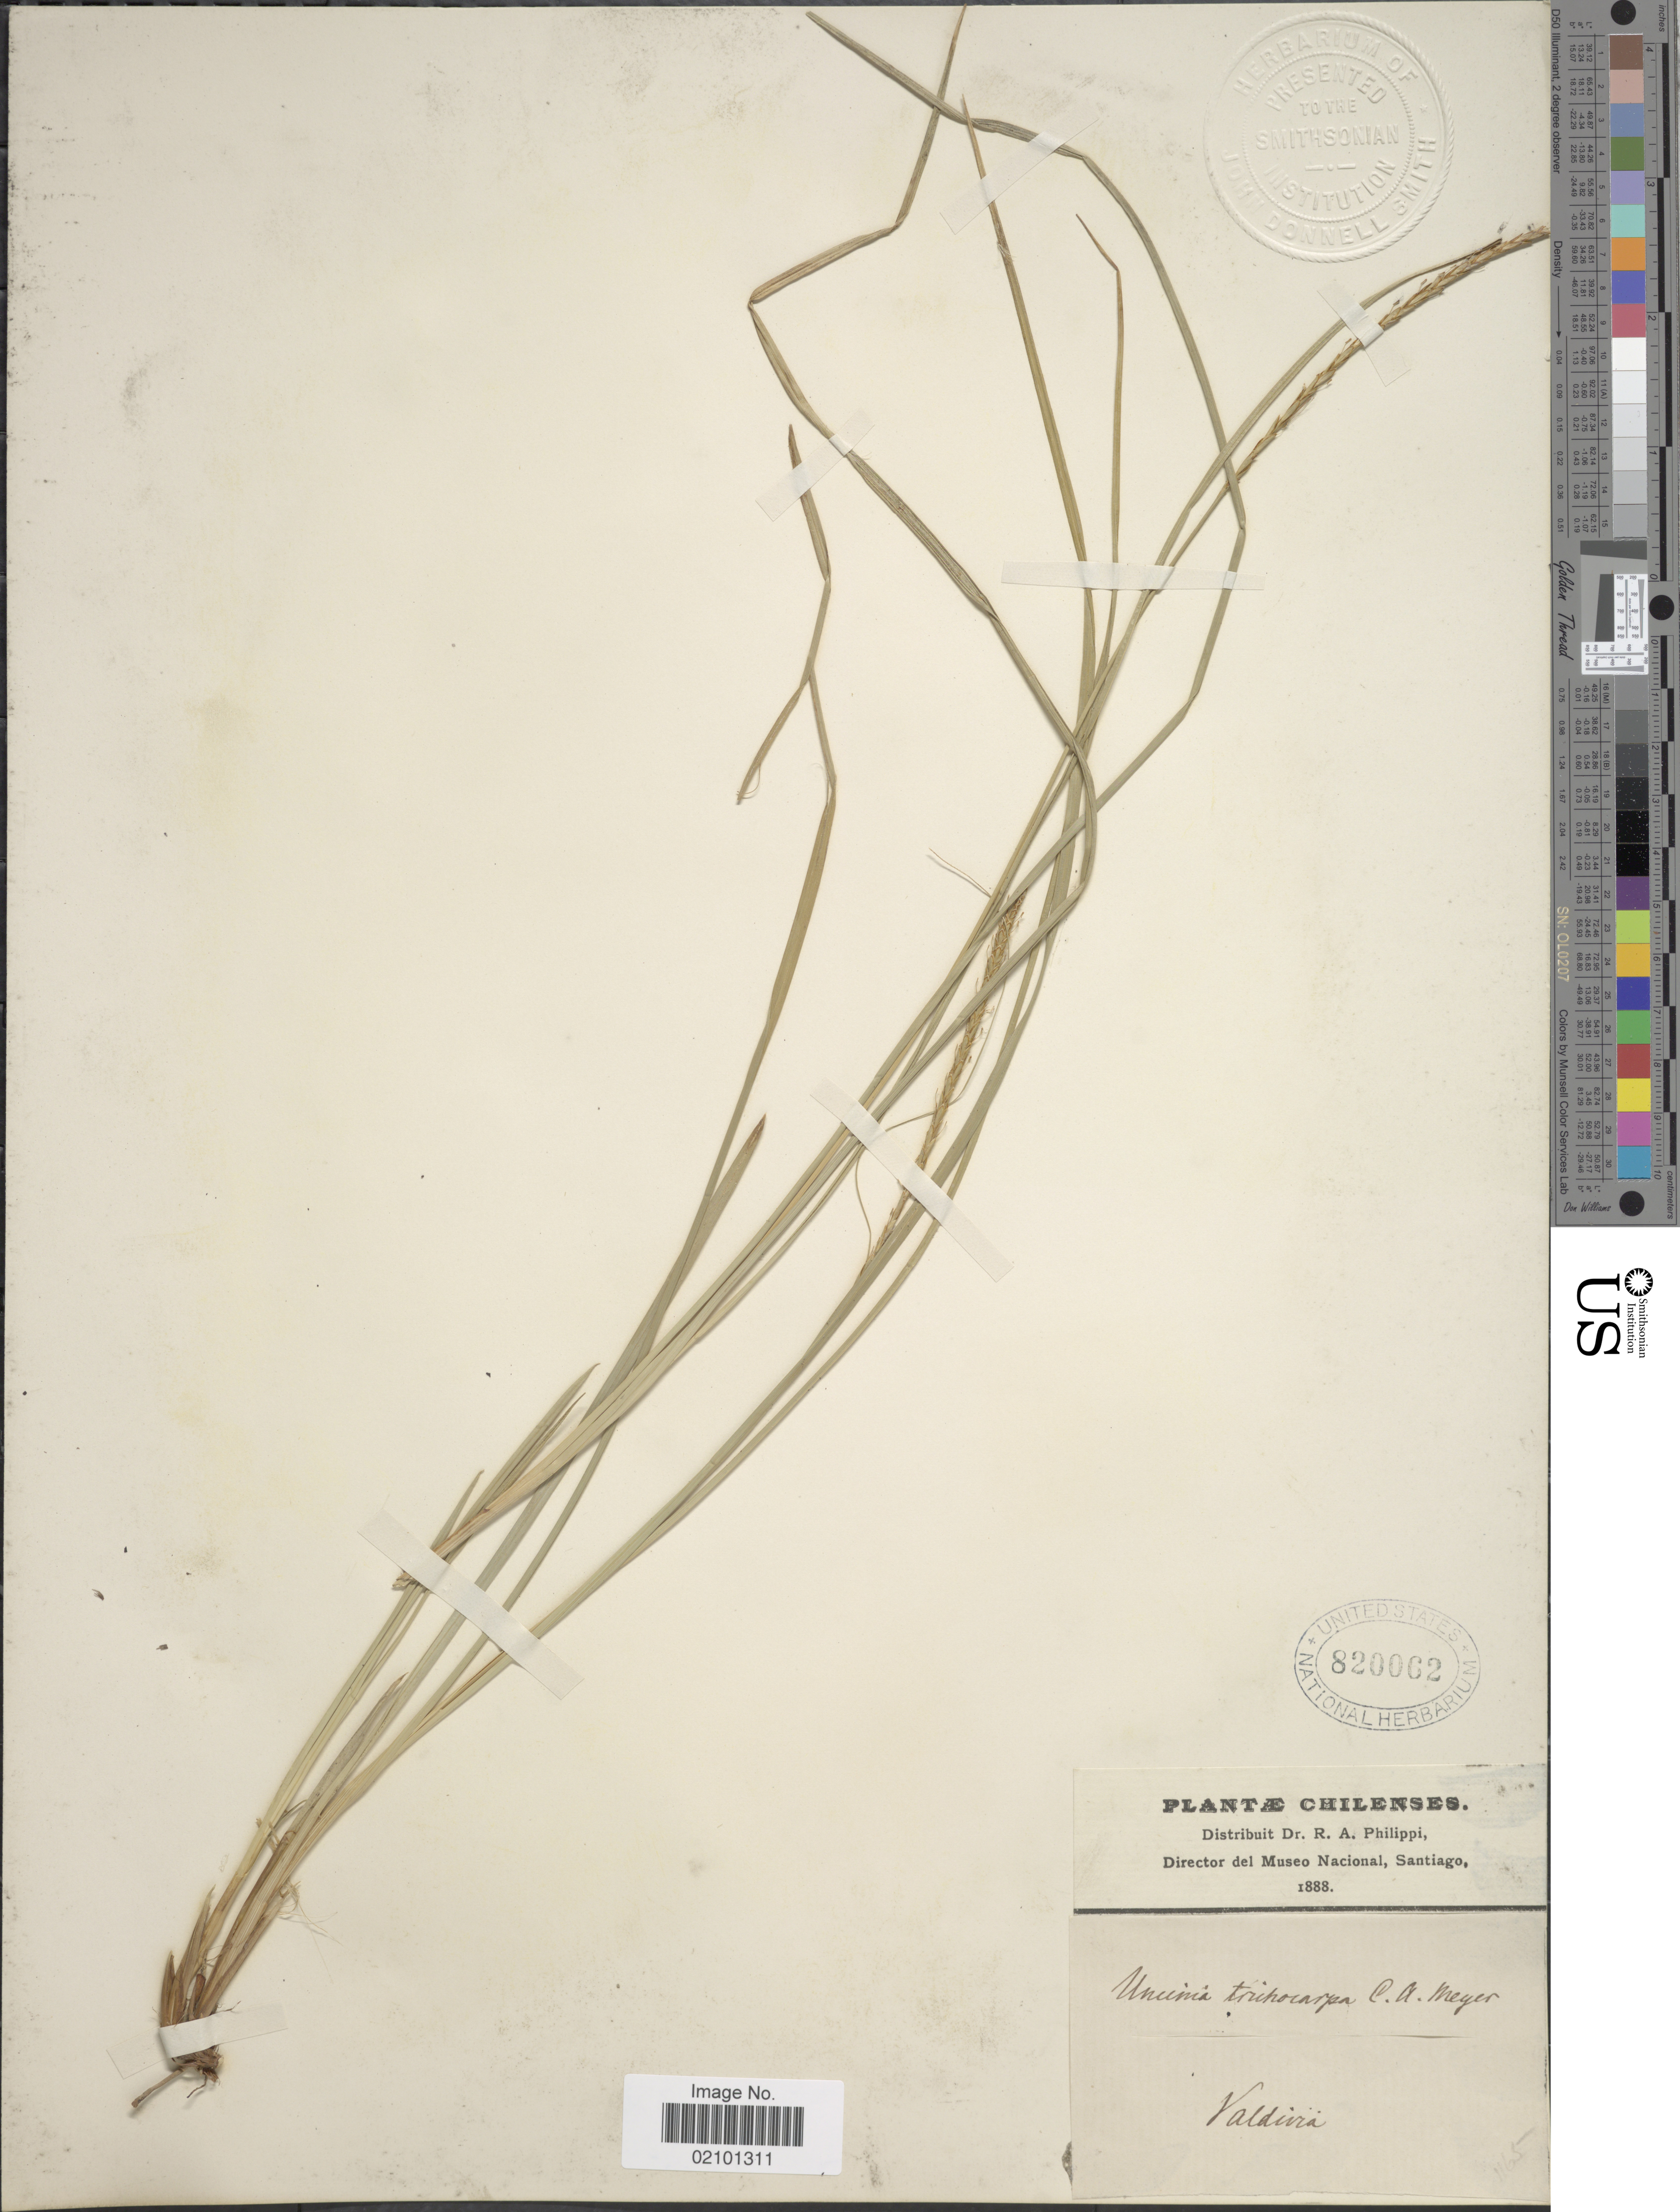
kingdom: Plantae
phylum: Tracheophyta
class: Liliopsida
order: Poales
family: Cyperaceae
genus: Carex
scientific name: Carex delacosta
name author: Kuntze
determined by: Jimnéz-Mejias, Pedro, (UPOS), Universidad Pablo de Olavide (SPAIN)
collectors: ex. herb. R.A. Philippi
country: Chile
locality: Valdivia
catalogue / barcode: US 820062